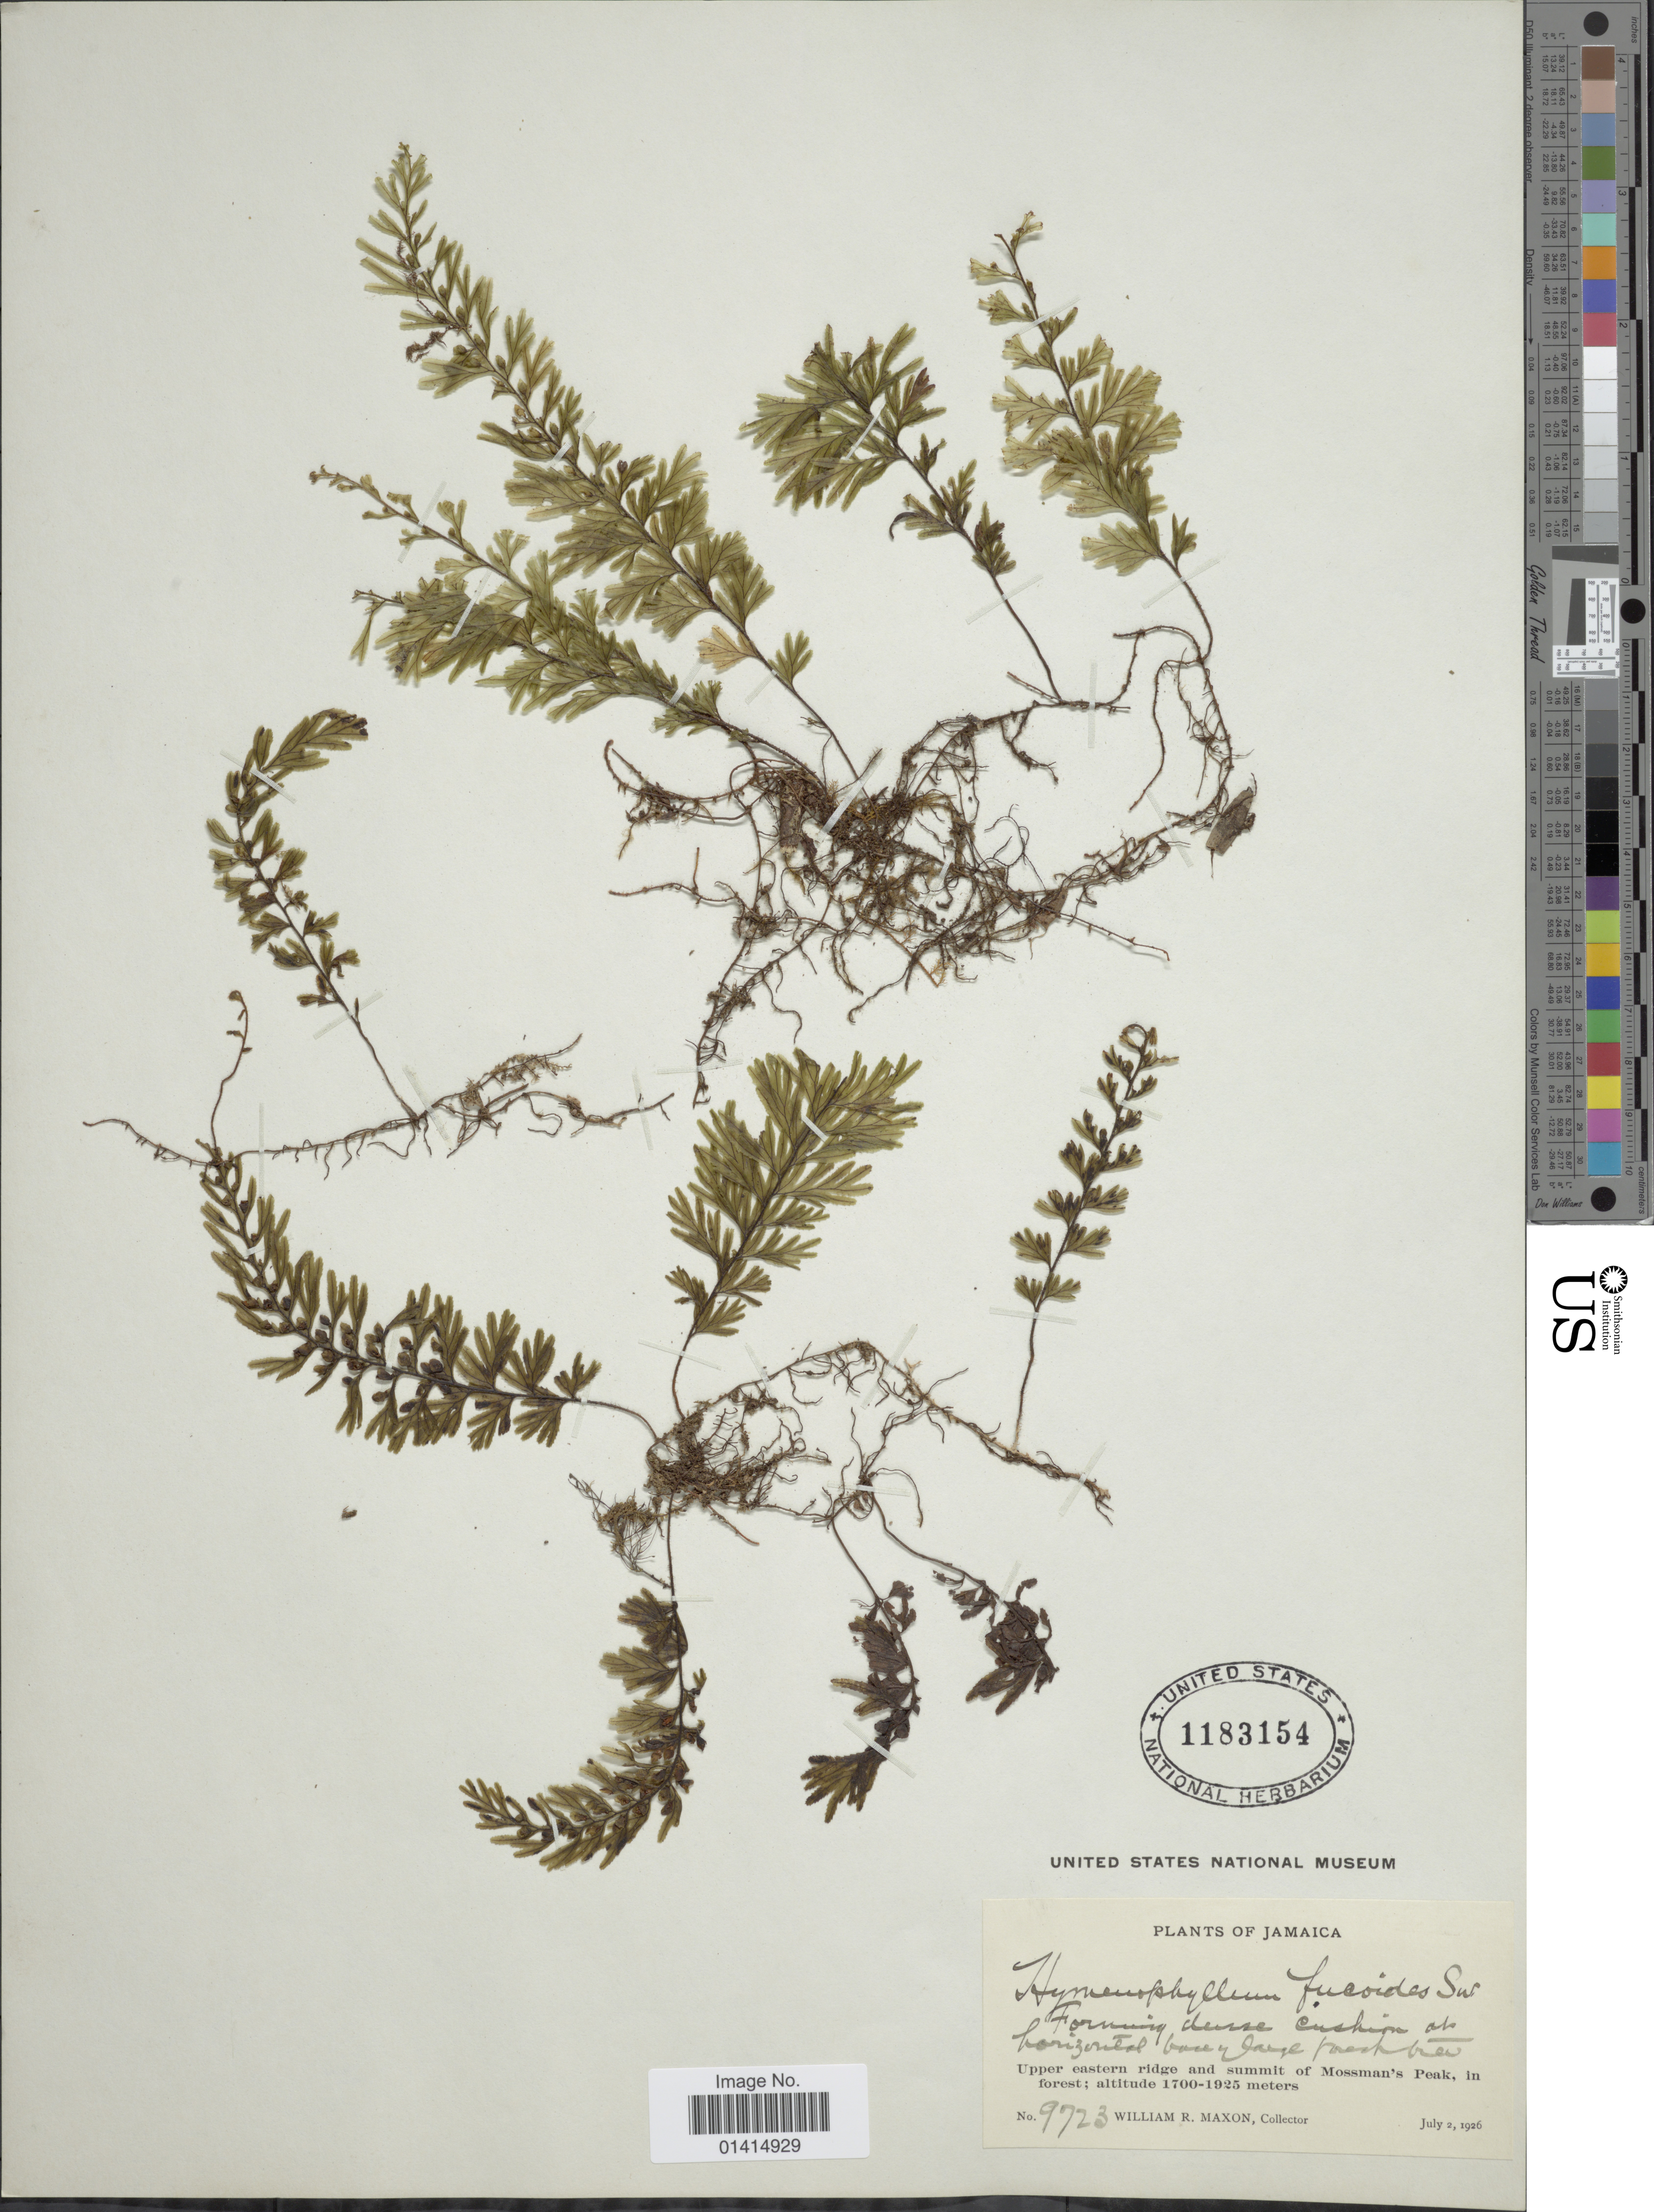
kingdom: Plantae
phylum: Tracheophyta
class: Polypodiopsida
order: Hymenophyllales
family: Hymenophyllaceae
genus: Hymenophyllum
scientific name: Hymenophyllum fucoides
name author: (Sw.) Sw.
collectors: W. R. Maxon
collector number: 9723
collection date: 1926-07-02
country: Jamaica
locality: Upper eastern ridge and summit of Mossman's Peak, in forest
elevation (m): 1700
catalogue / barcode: US 1183154